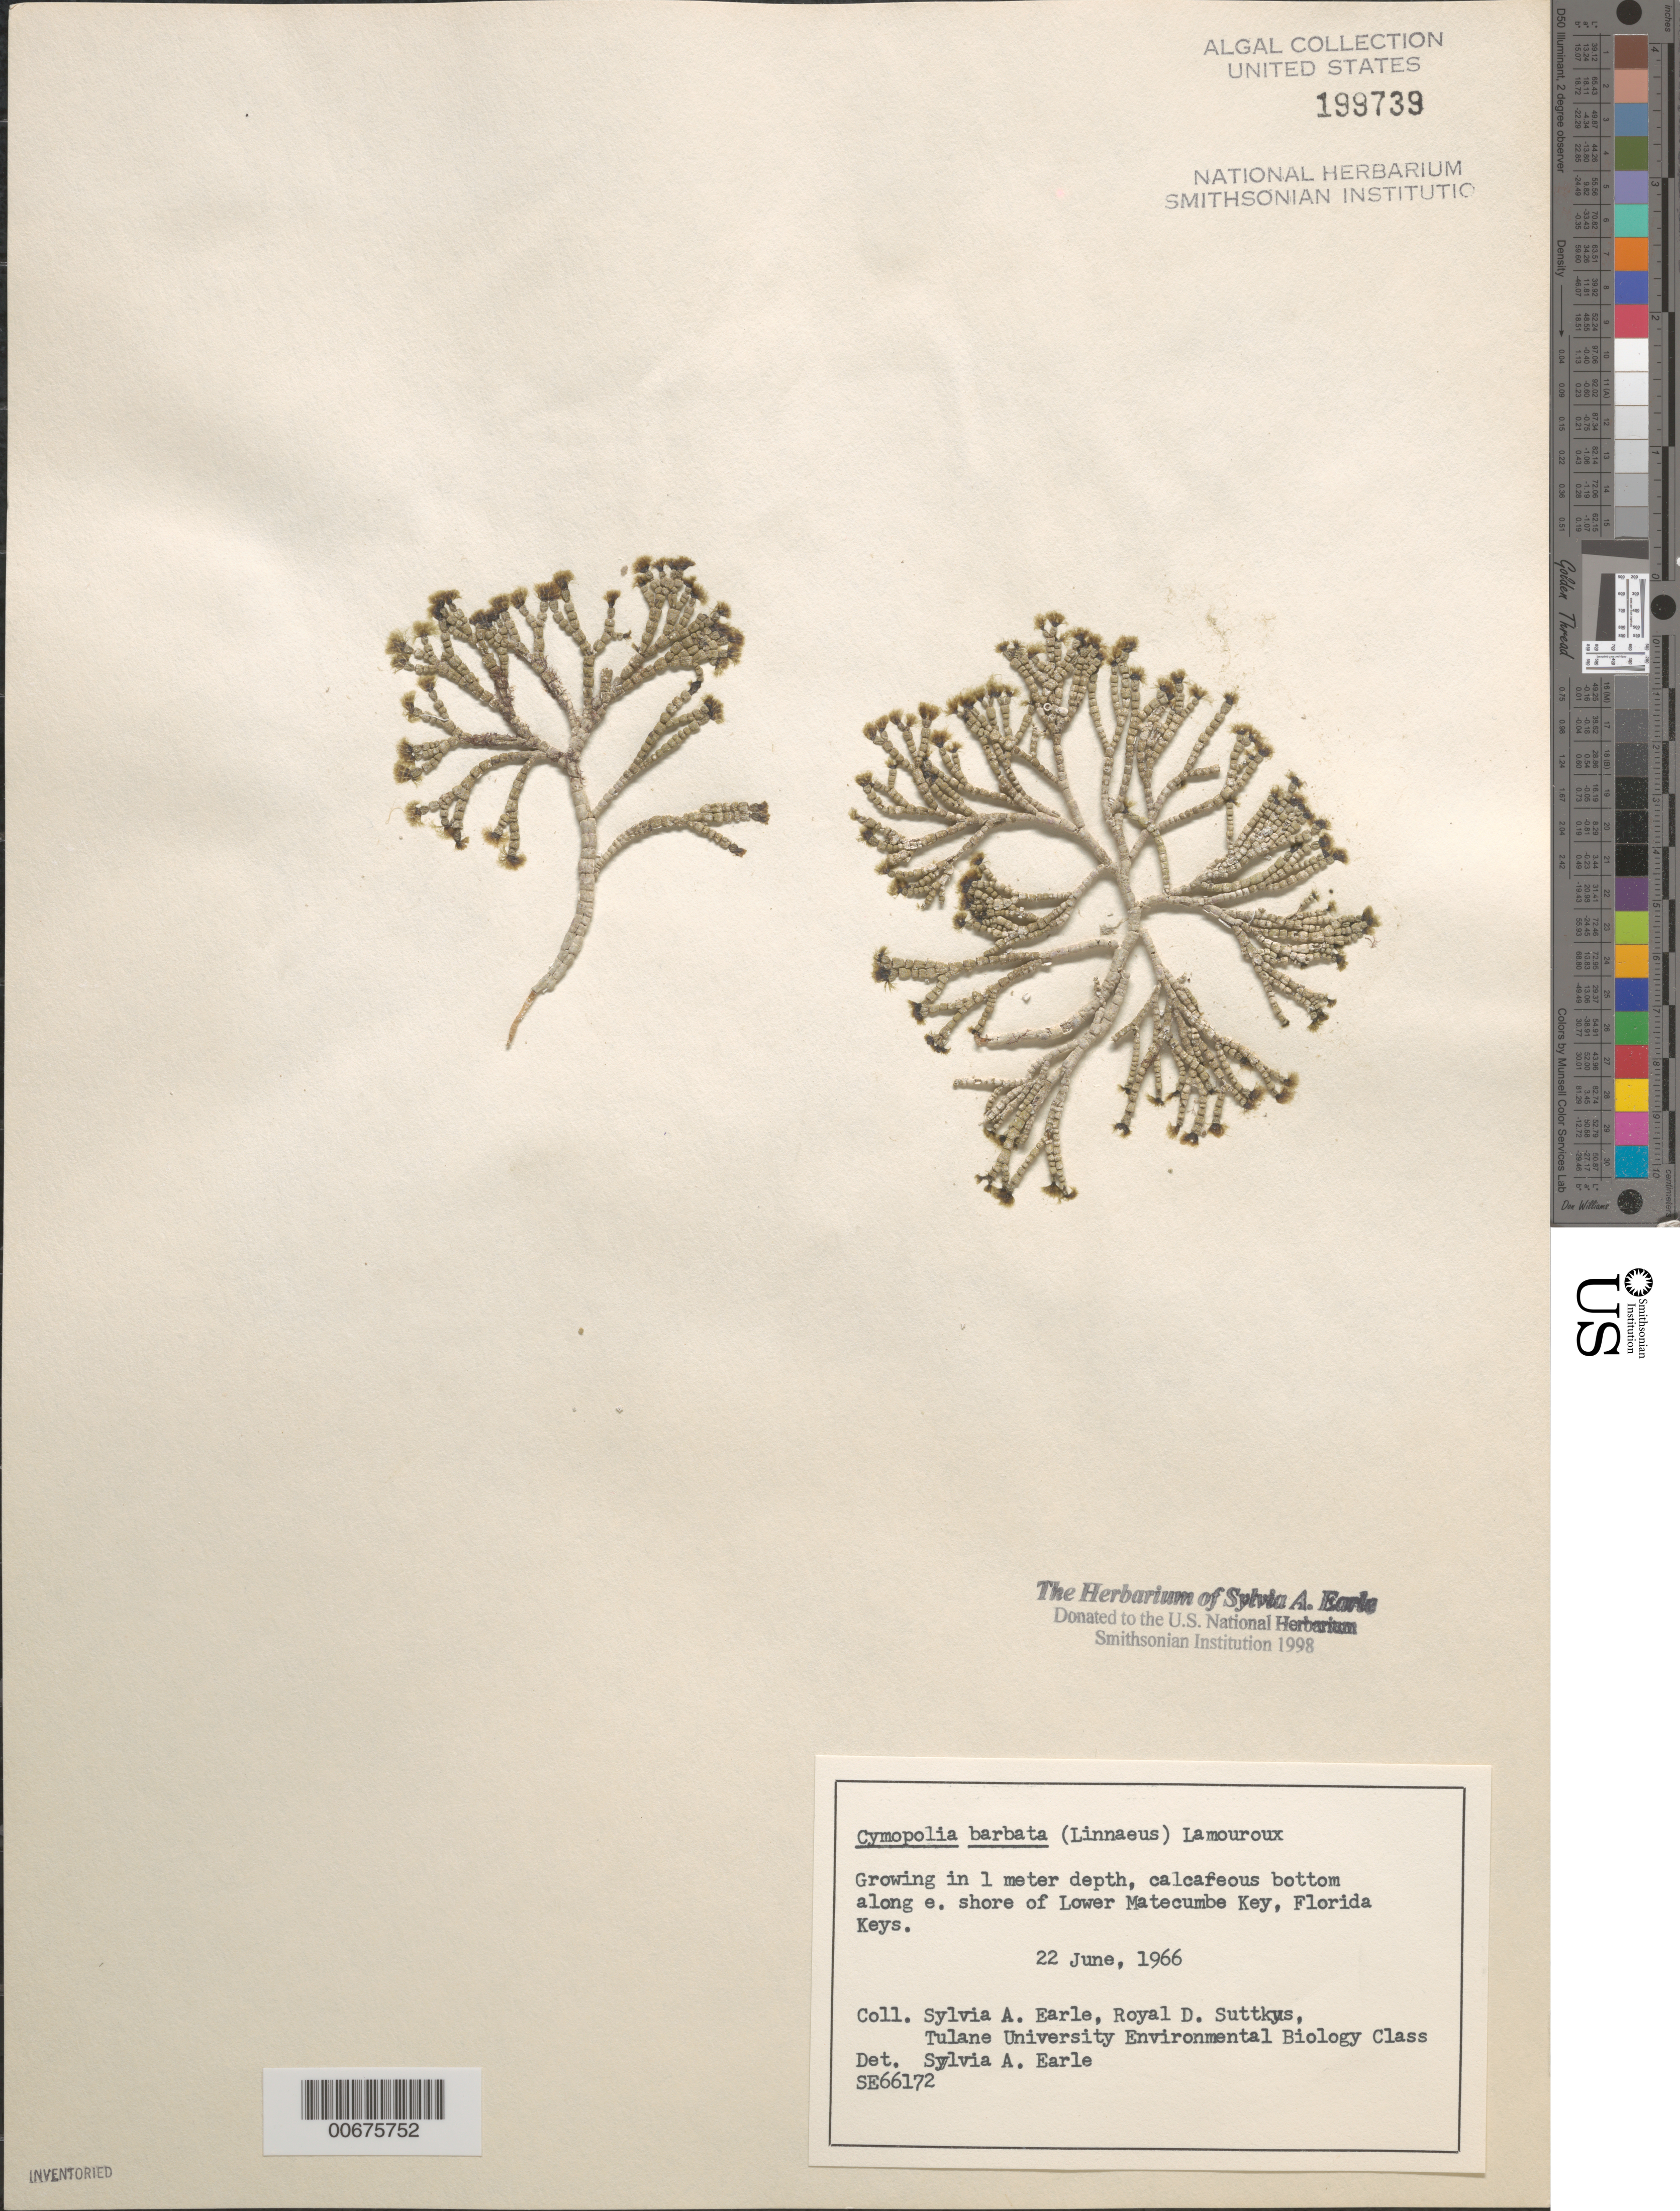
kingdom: Plantae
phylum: Chlorophyta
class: Ulvophyceae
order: Dasycladales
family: Dasycladaceae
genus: Cymopolia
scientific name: Cymopolia barbata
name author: (L.) J.V.Lamouroux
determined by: Earle, S. A.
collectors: S. A. Earle, R. Suttkus & Tulane Univ. Env. Biol. Class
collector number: Se 66172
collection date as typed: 22 Jun 1966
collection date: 1966-06-22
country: United States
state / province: Florida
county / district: Monroe County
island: Lower Matecumbe Key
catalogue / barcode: US 199739